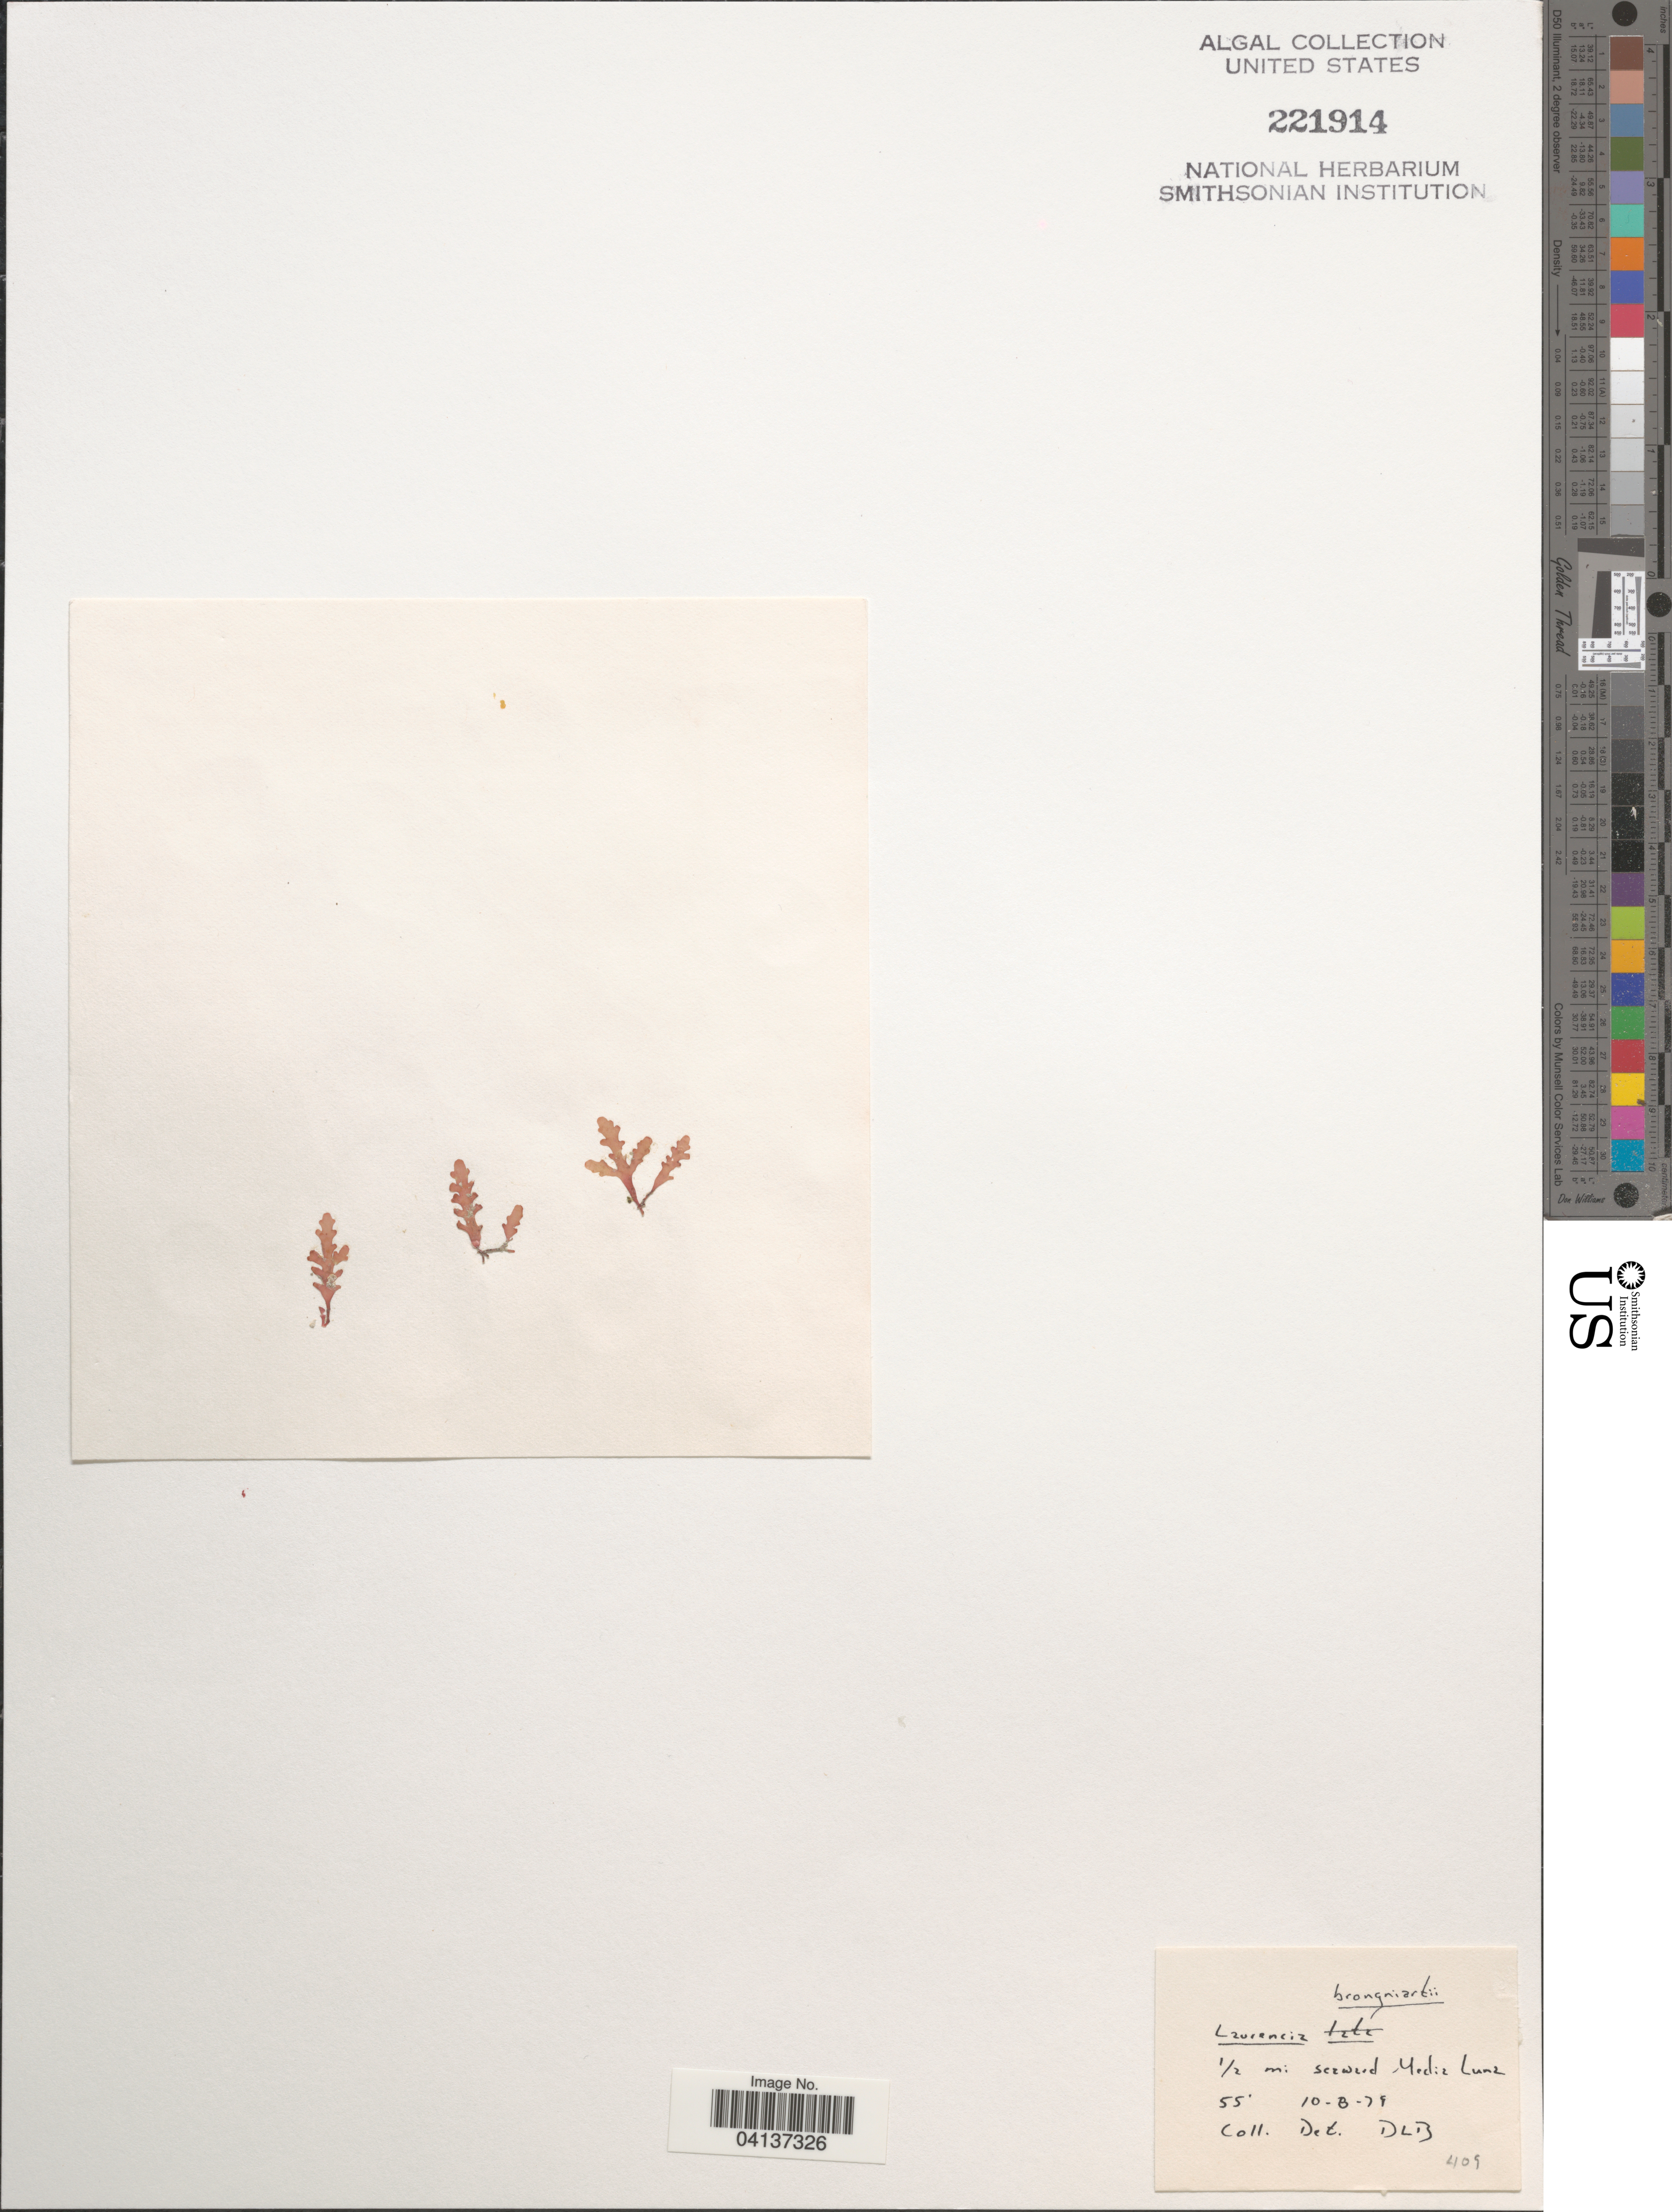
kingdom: Plantae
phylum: Rhodophyta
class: Florideophyceae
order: Ceramiales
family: Rhodomelaceae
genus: Laurencia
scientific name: Laurencia brongniartii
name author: J. Agardh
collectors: D. L. B.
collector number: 409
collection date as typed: Transcribed d/m/y: 8/10/79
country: Puerto Rico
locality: ½ mi seaward Media Luna.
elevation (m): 17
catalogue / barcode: US 221914